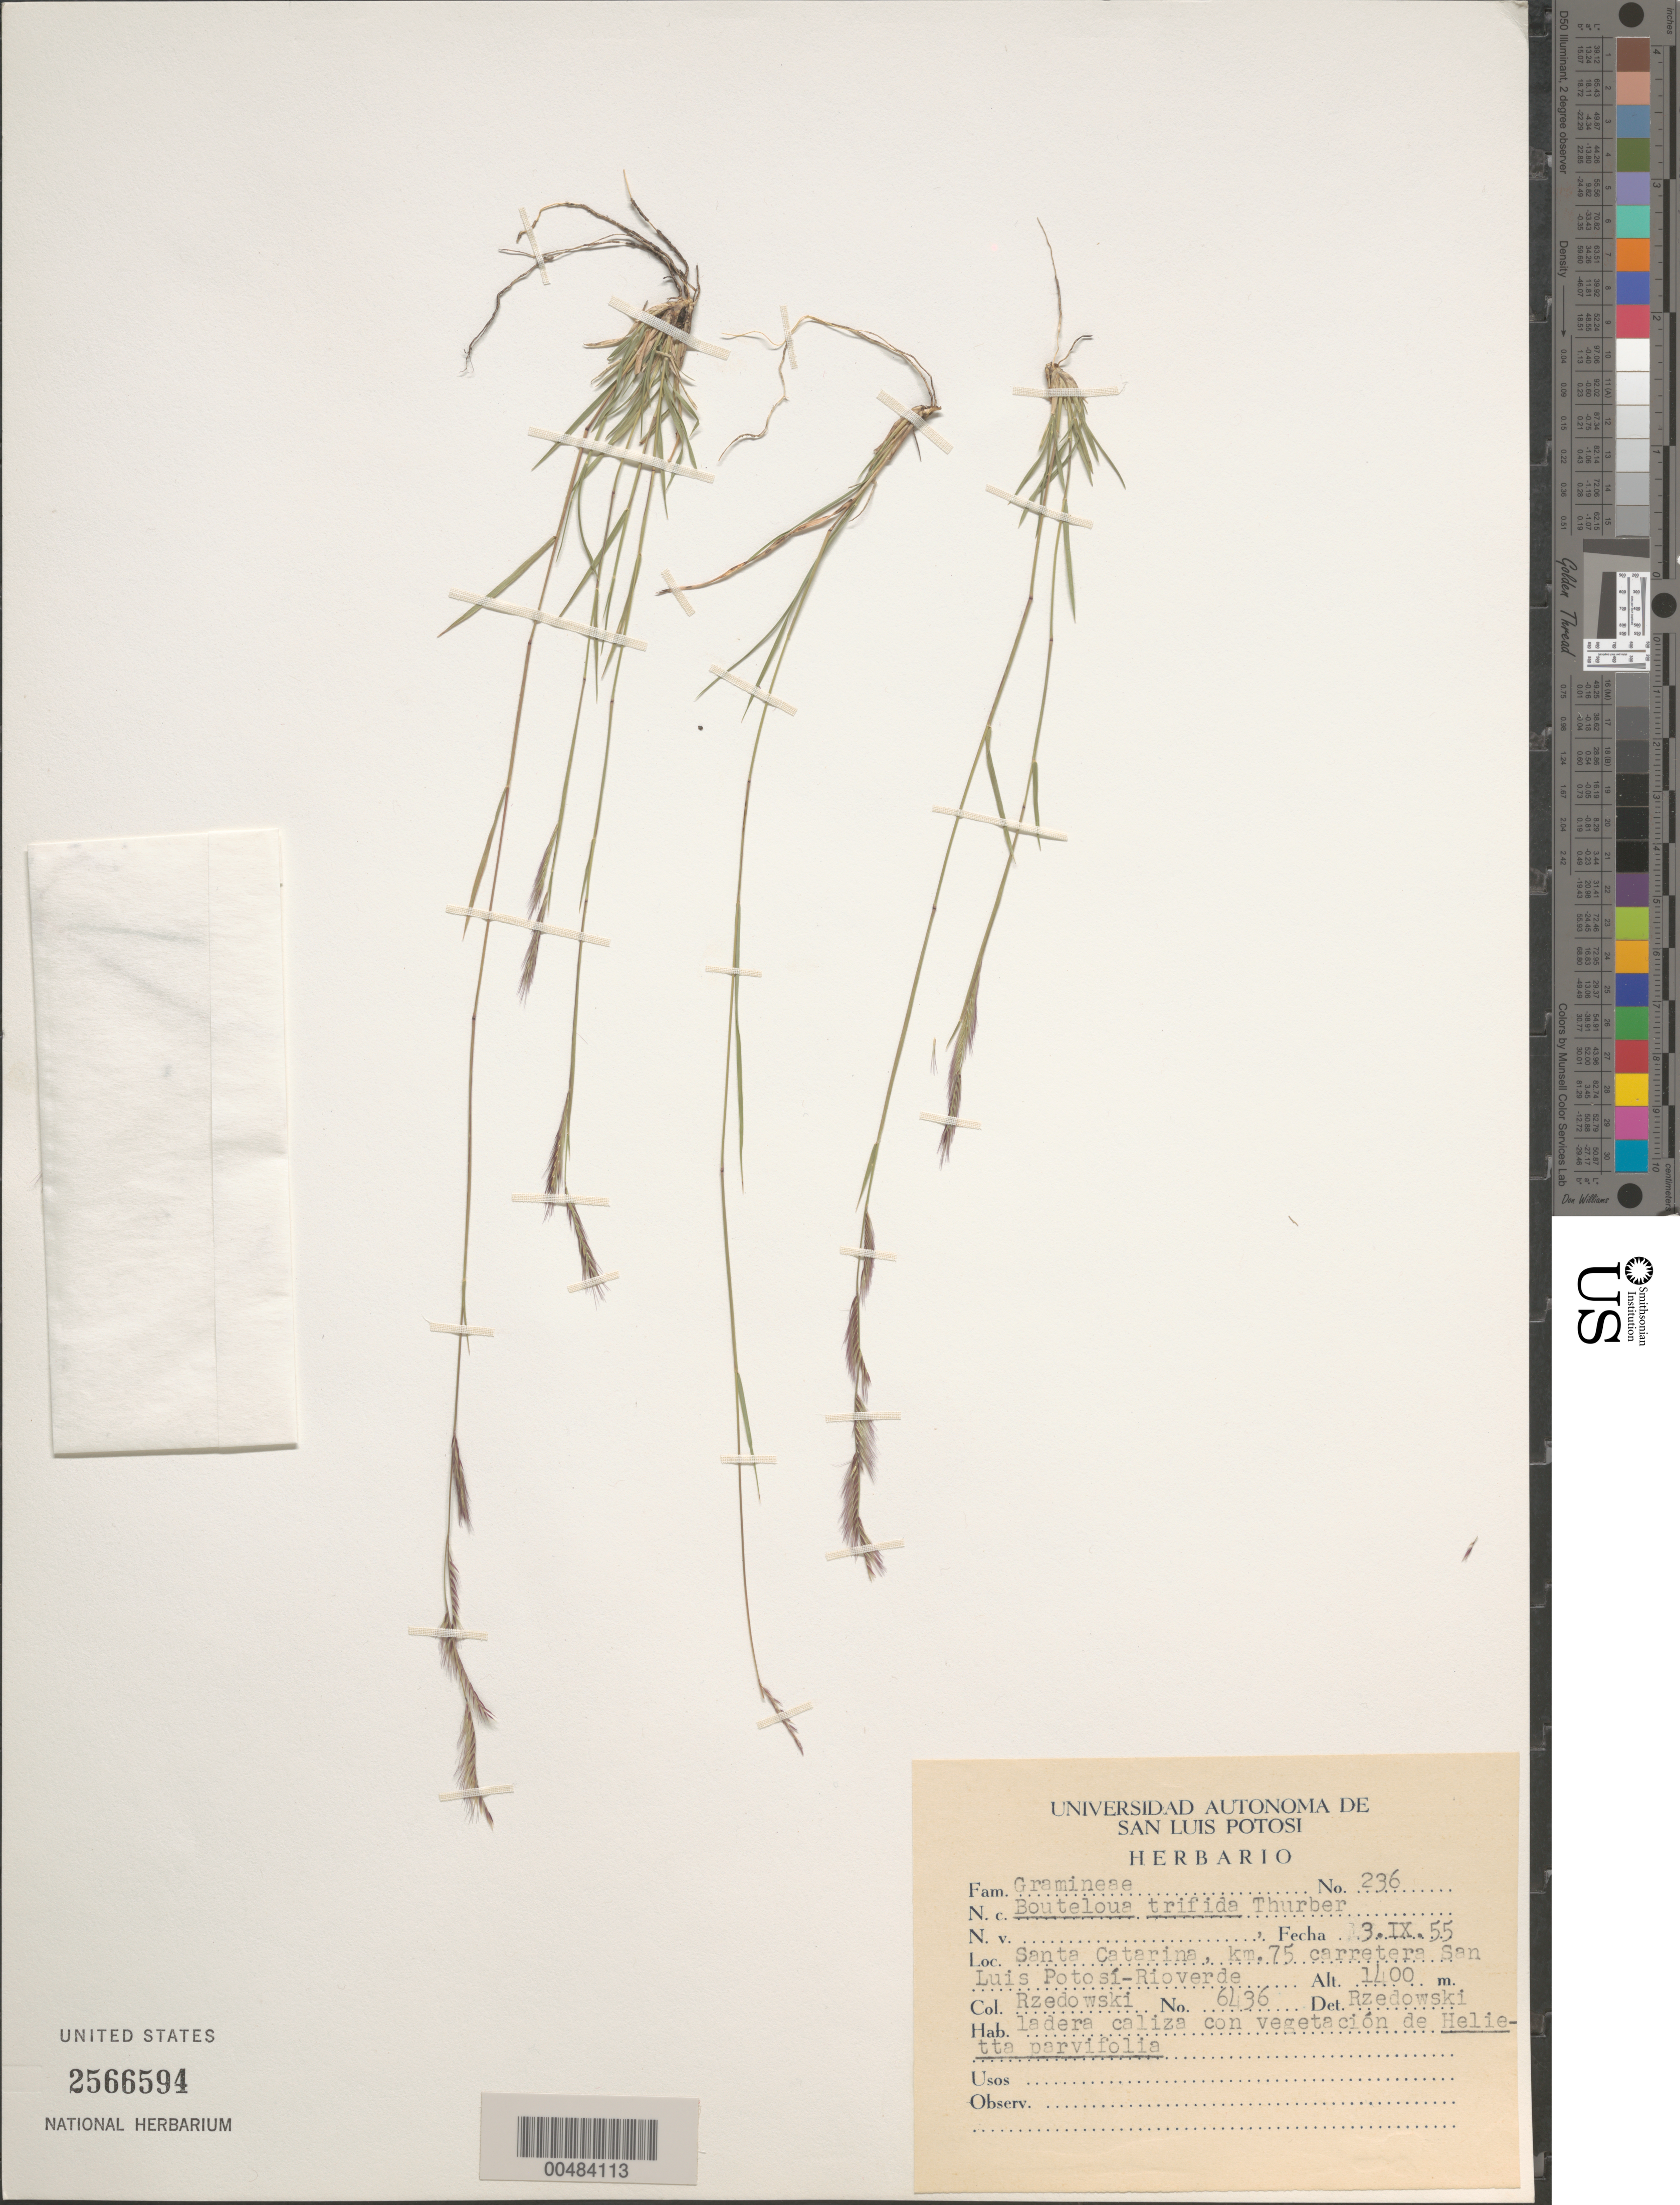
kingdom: Plantae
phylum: Tracheophyta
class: Liliopsida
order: Poales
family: Poaceae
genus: Bouteloua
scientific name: Bouteloua trifida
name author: Thurb.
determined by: Rzedowski, J.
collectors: J. Rzedowski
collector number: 6436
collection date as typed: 13 Sep 1955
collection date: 1955-09-13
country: Mexico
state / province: San Luis Potosi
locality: Santa Catarina, km 75 carretera San Luis Potos¡-Rioverde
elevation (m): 1400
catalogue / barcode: US 2566594